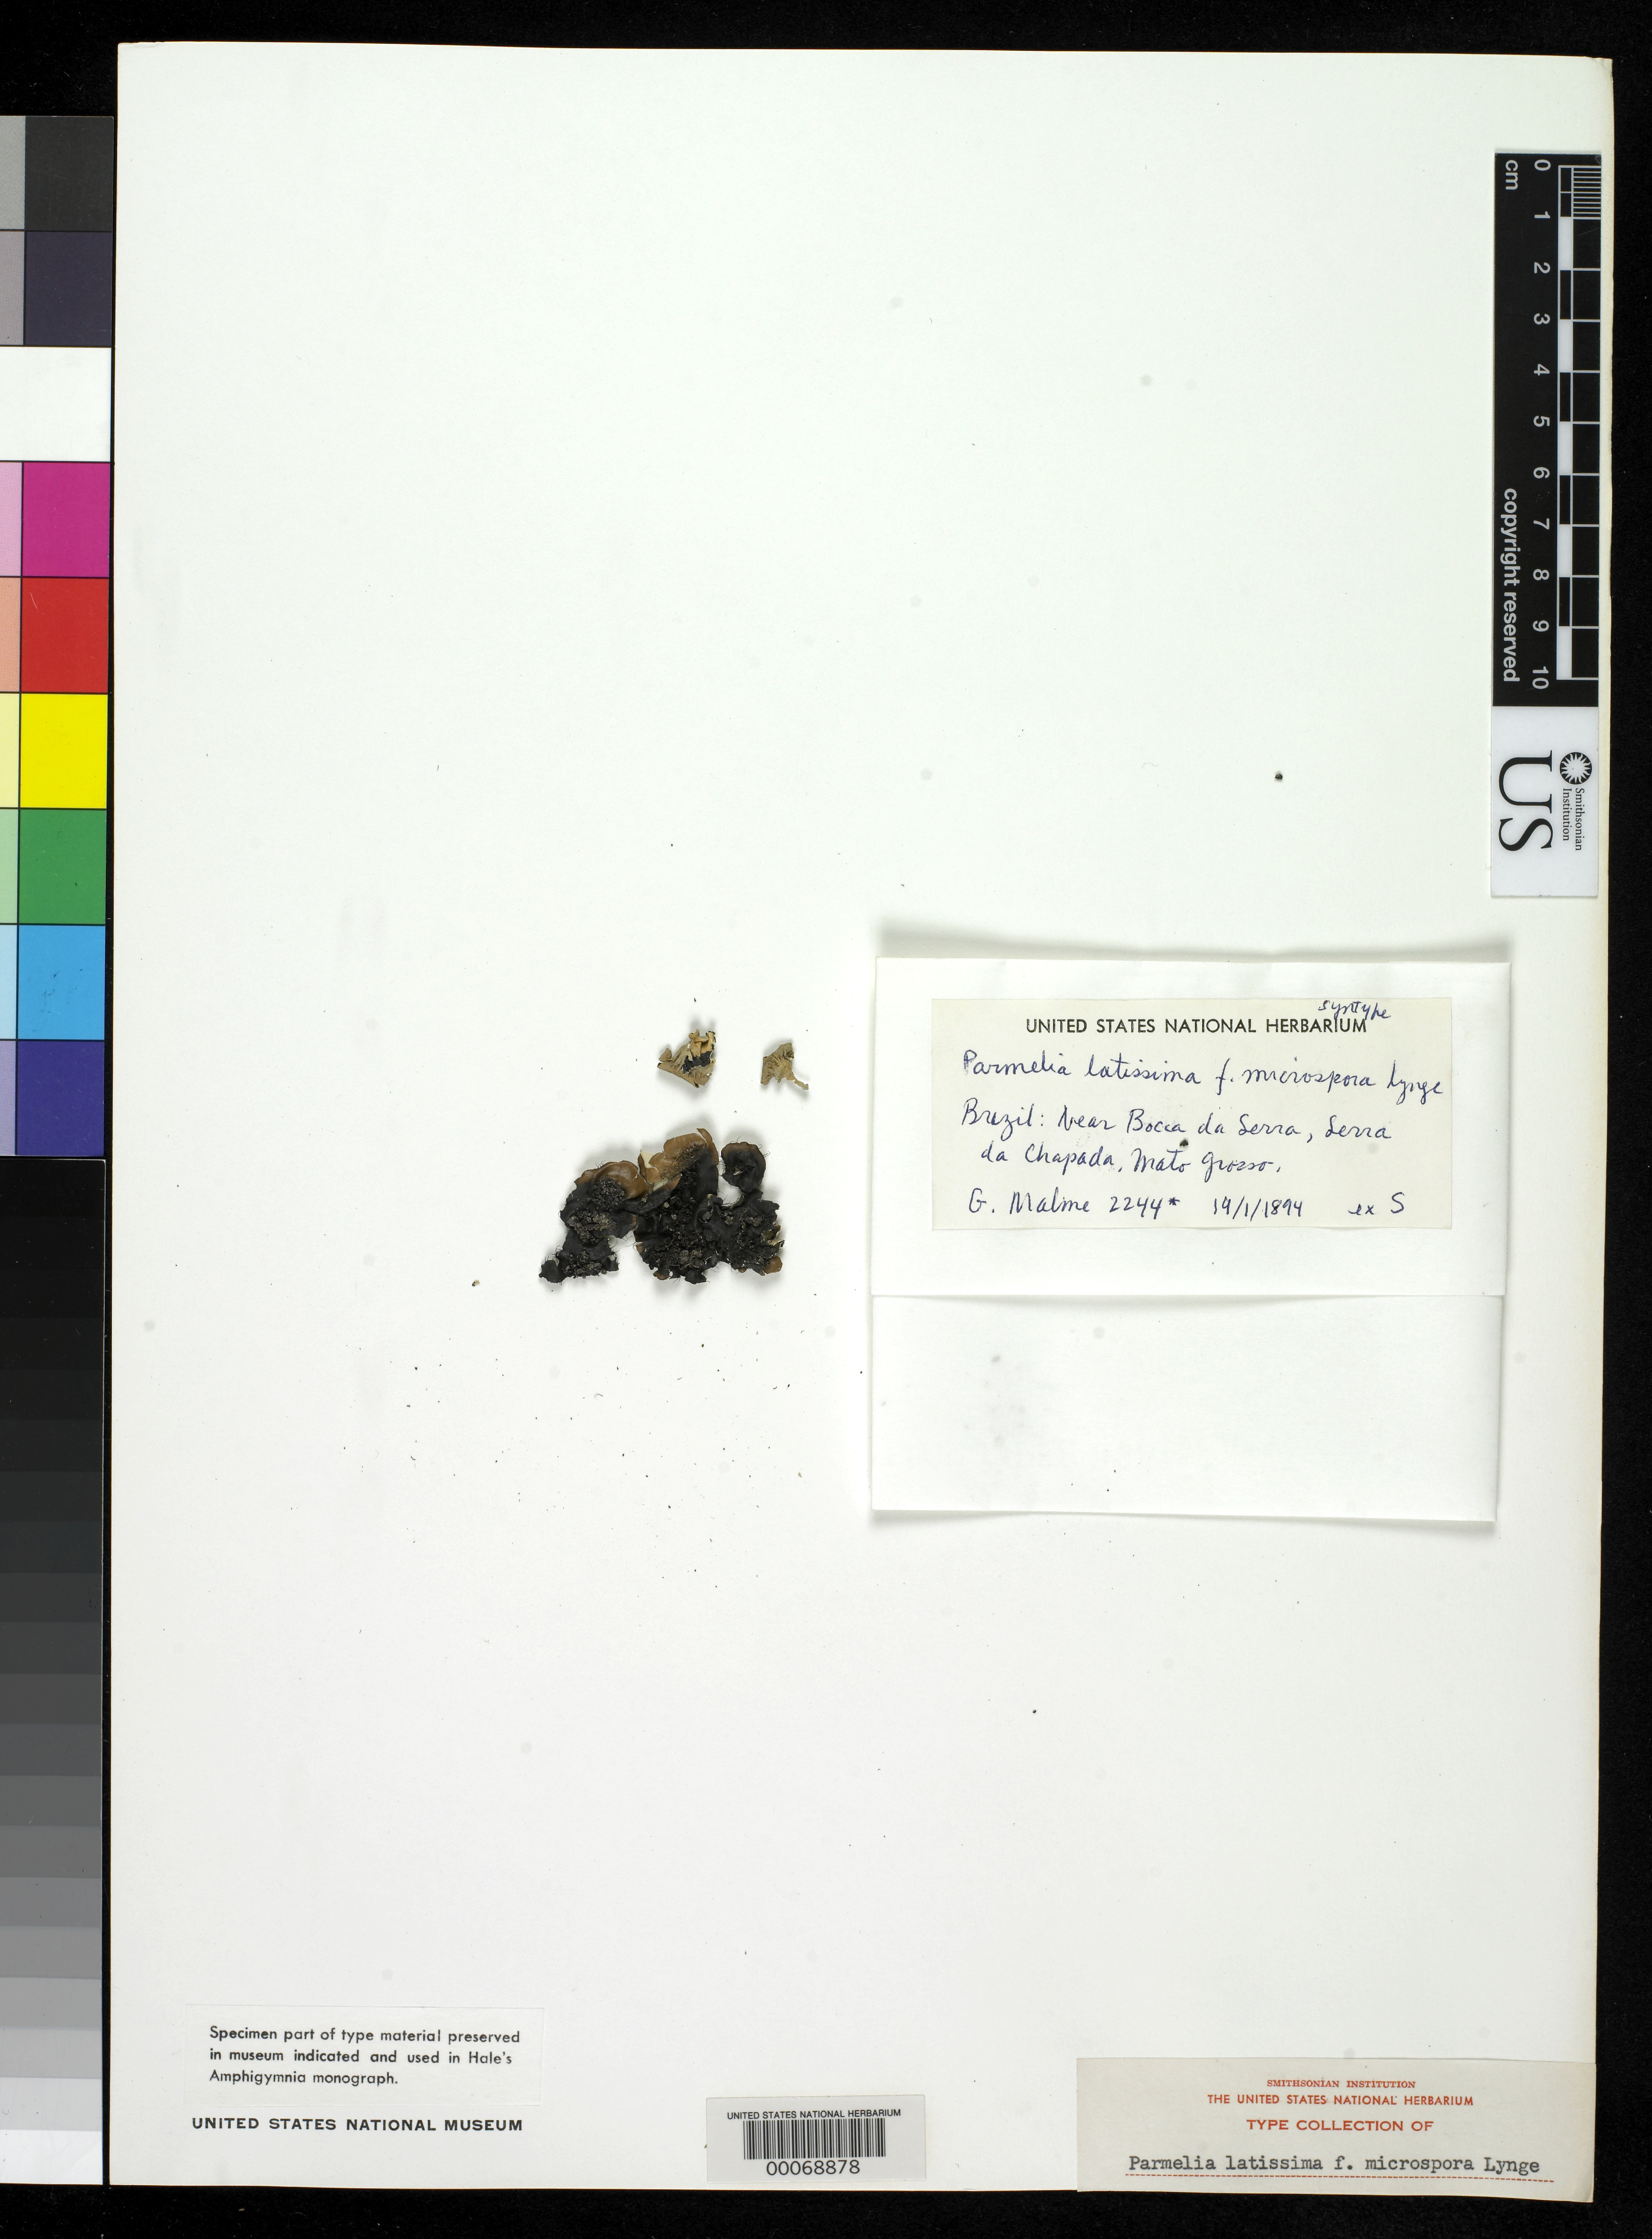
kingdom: Fungi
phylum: Ascomycota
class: Lecanoromycetes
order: Lecanorales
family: Parmeliaceae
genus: Parmelia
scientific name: Parmelia latissima f. microspora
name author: Lynge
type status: Isosyntype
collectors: G. O. A. Malme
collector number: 2244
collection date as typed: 19 Jan 1894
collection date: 1894-01-19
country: Brazil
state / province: Mato Grosso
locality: Near Bocca de serra, Serra da Chapada.